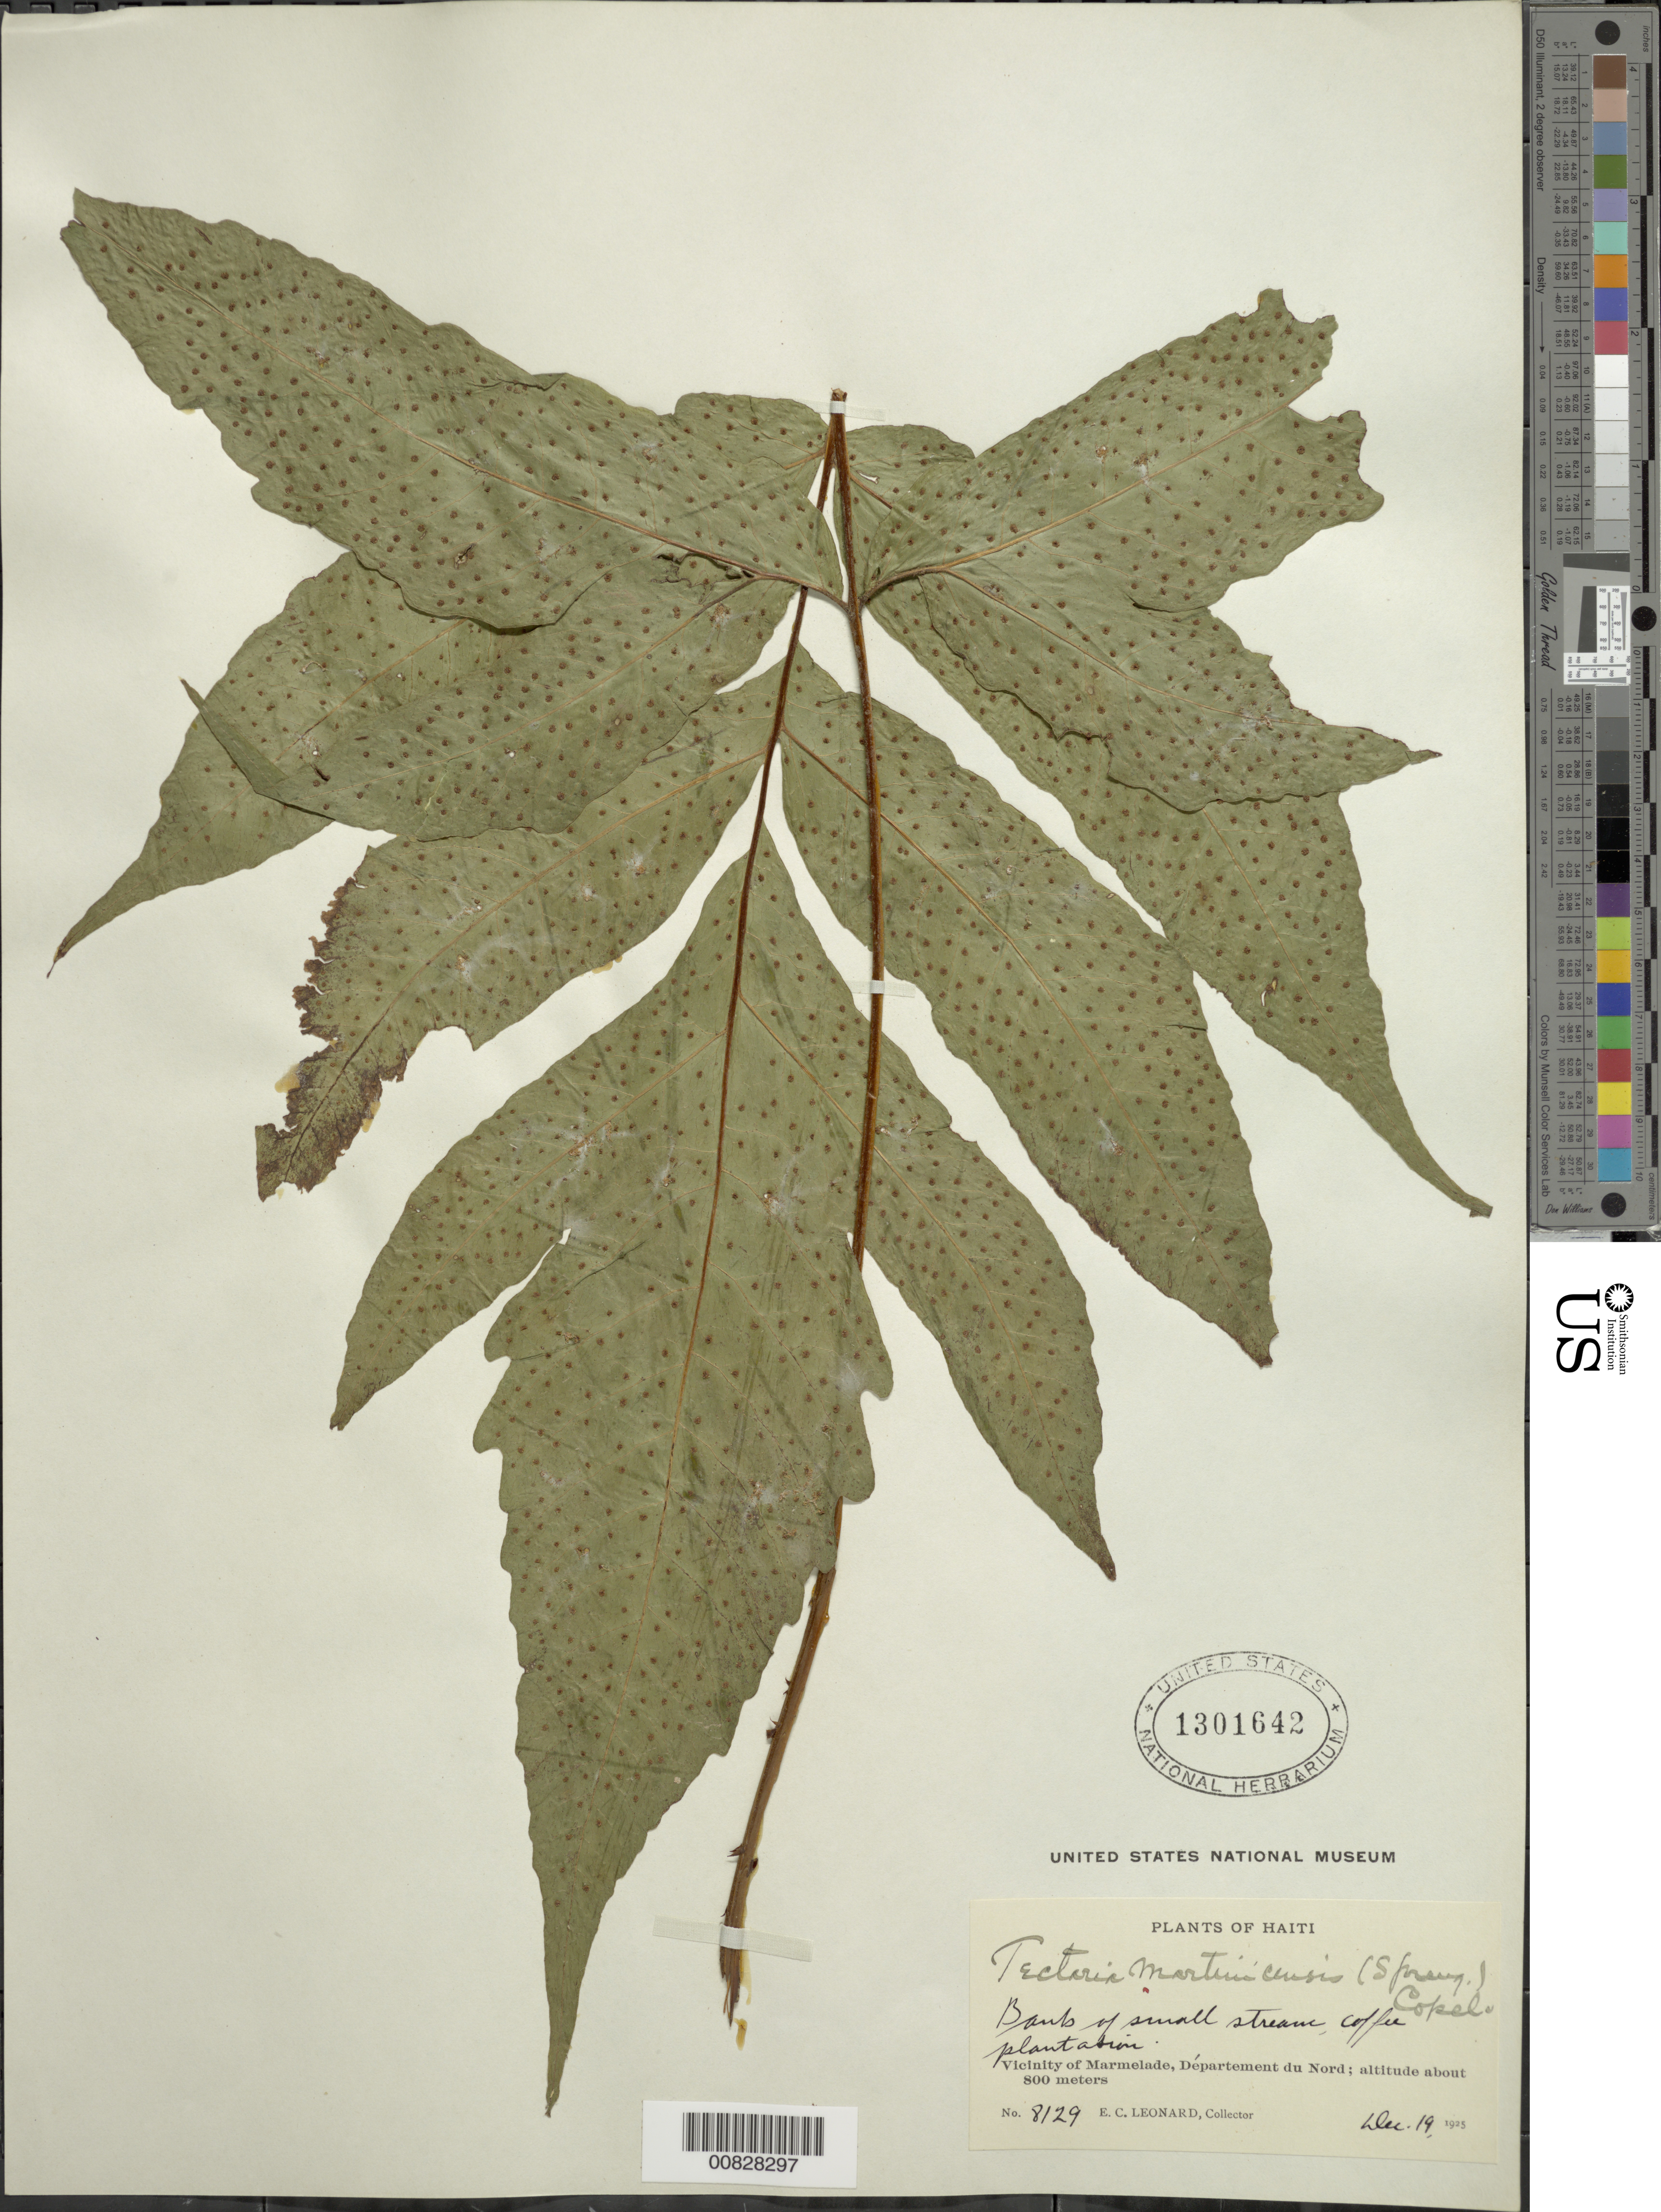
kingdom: Plantae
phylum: Tracheophyta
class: Polypodiopsida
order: Polypodiales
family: Tectariaceae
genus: Tectaria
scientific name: Tectaria incisa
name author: Cav.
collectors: E. C. Leonard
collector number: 8129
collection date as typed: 19 Dec 1925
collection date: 1925-12-19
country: Haiti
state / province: Nord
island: Hispaniola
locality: Marmelade vicinity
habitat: Bank of small stream, coffee plantation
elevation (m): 800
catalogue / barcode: US 1301642